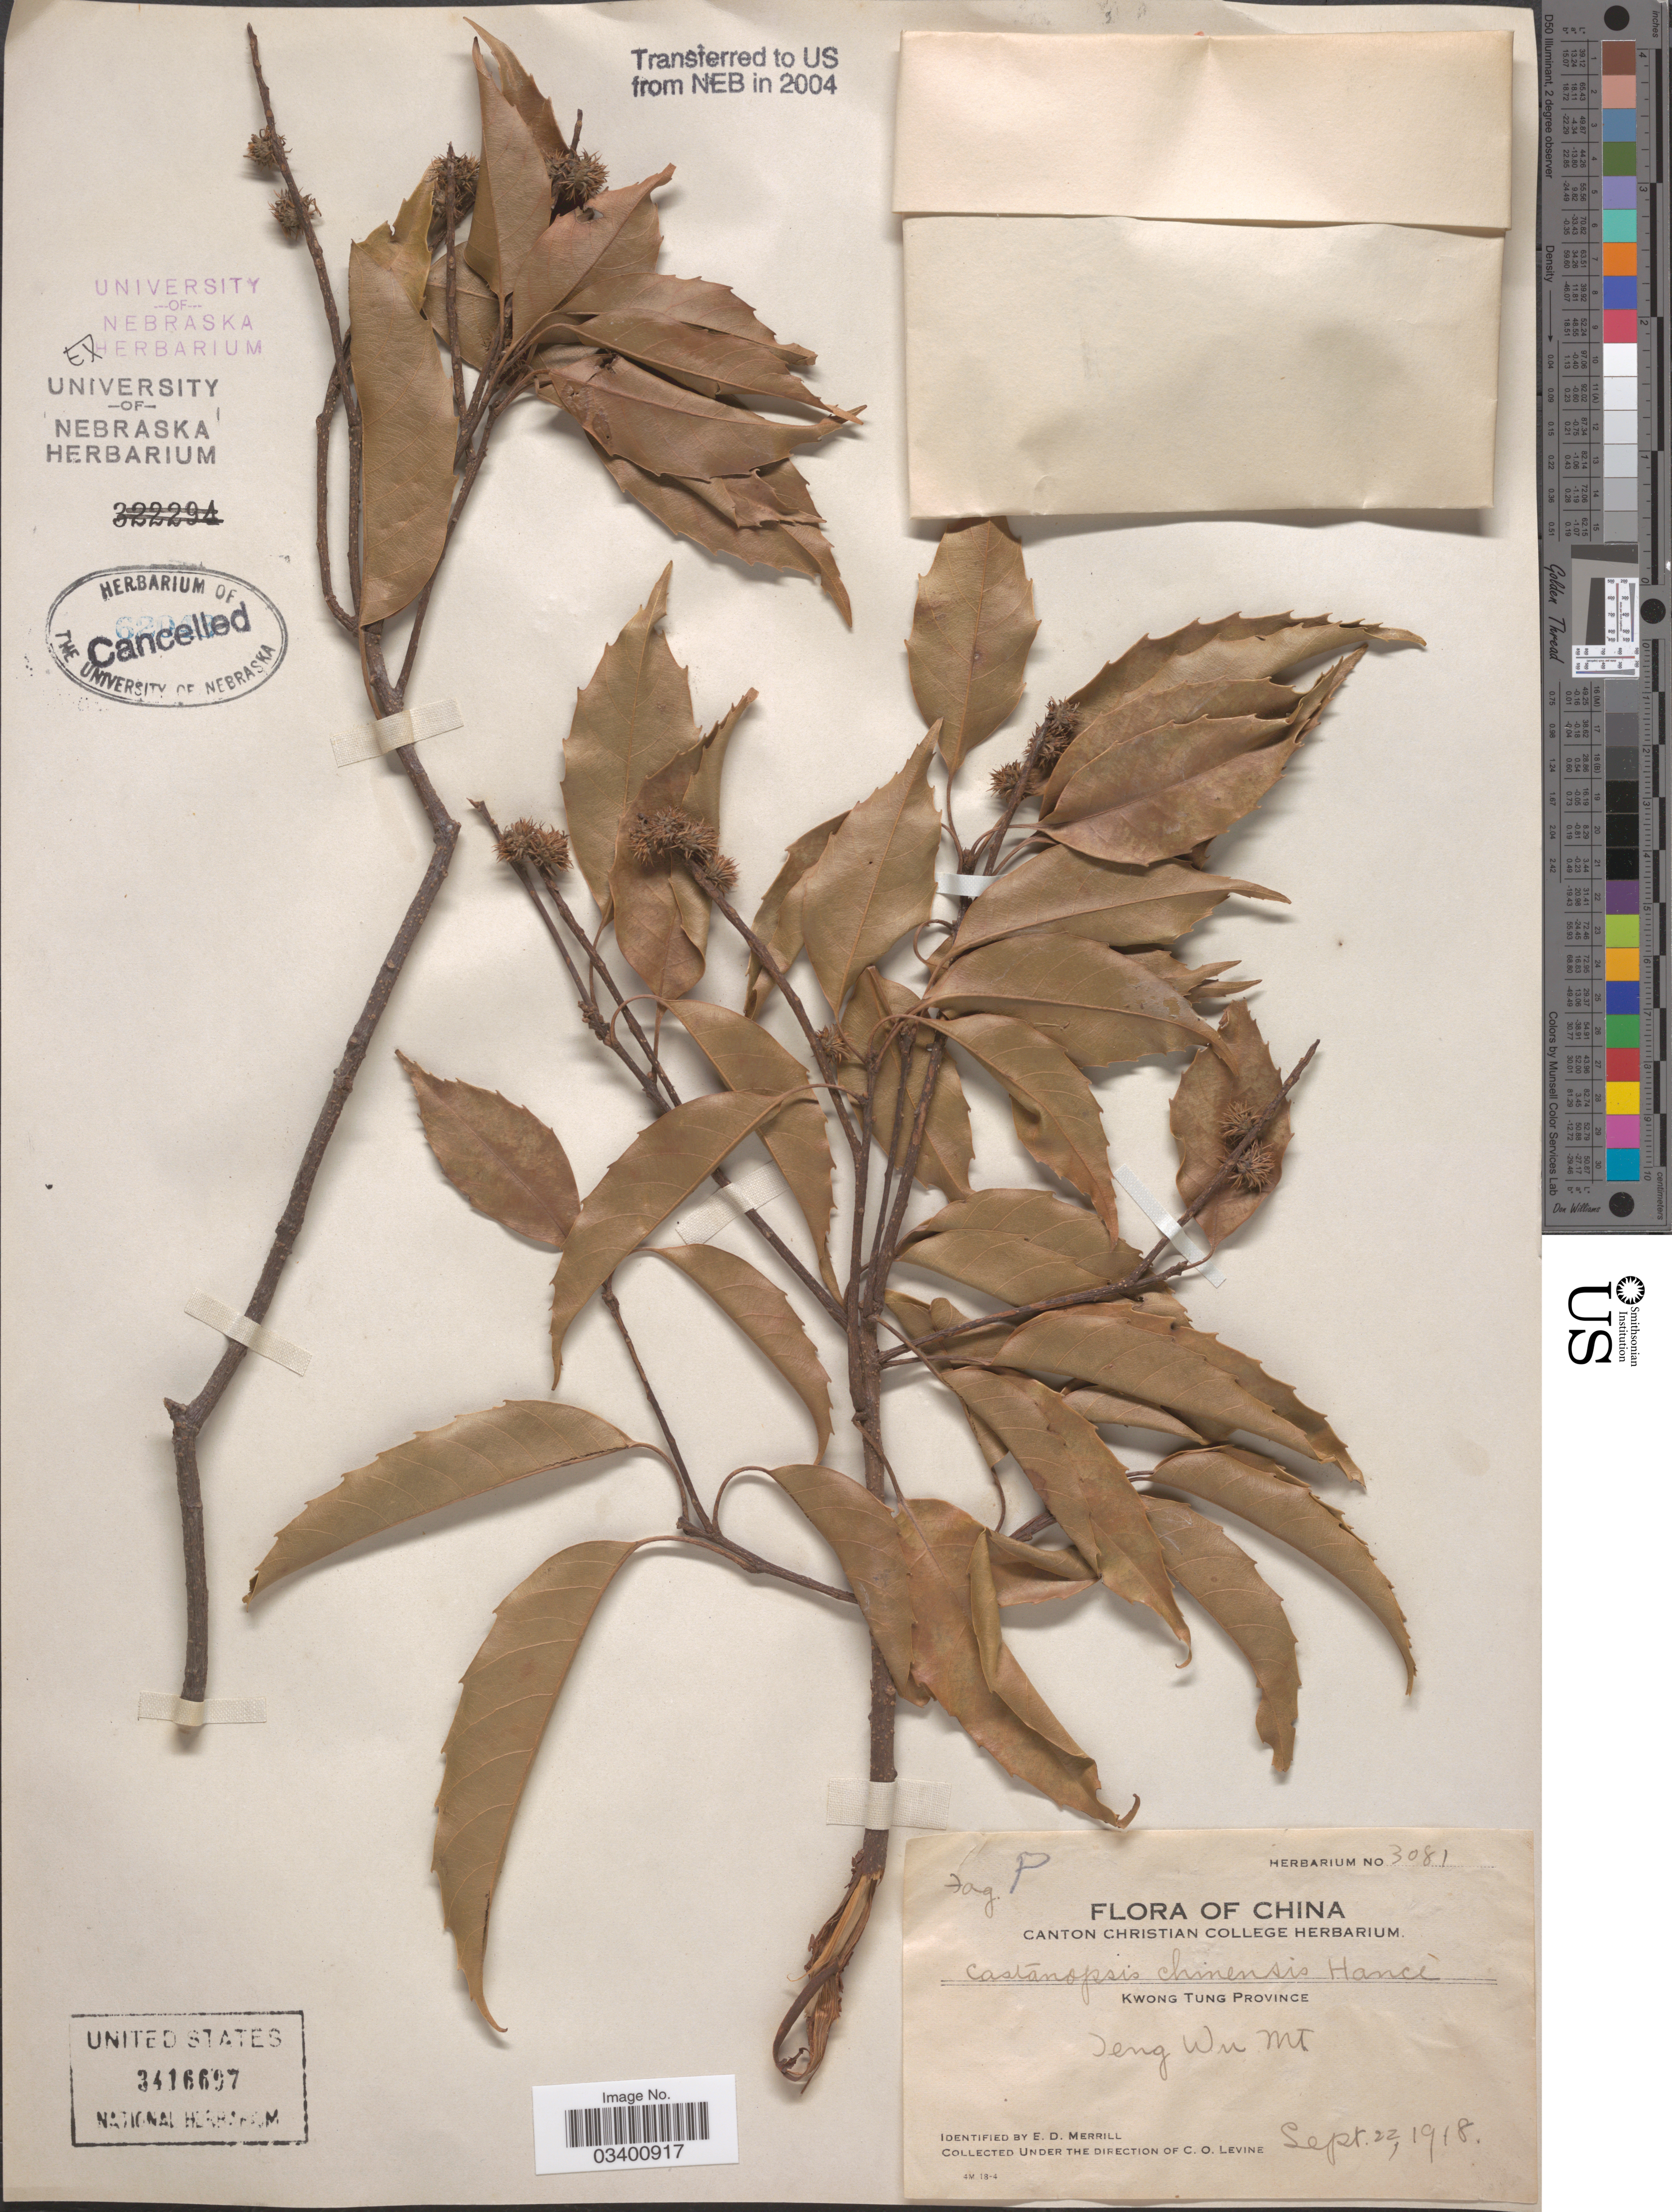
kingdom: Plantae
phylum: Tracheophyta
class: Magnoliopsida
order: Fagales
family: Fagaceae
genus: Castanopsis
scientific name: Castanopsis chinensis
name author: (Spreng.) Hance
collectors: C. O. Levine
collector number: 3081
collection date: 1918-09-22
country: China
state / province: Guangdong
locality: Kwong Tung Province. Teng Wu Mt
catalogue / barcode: US 3416697